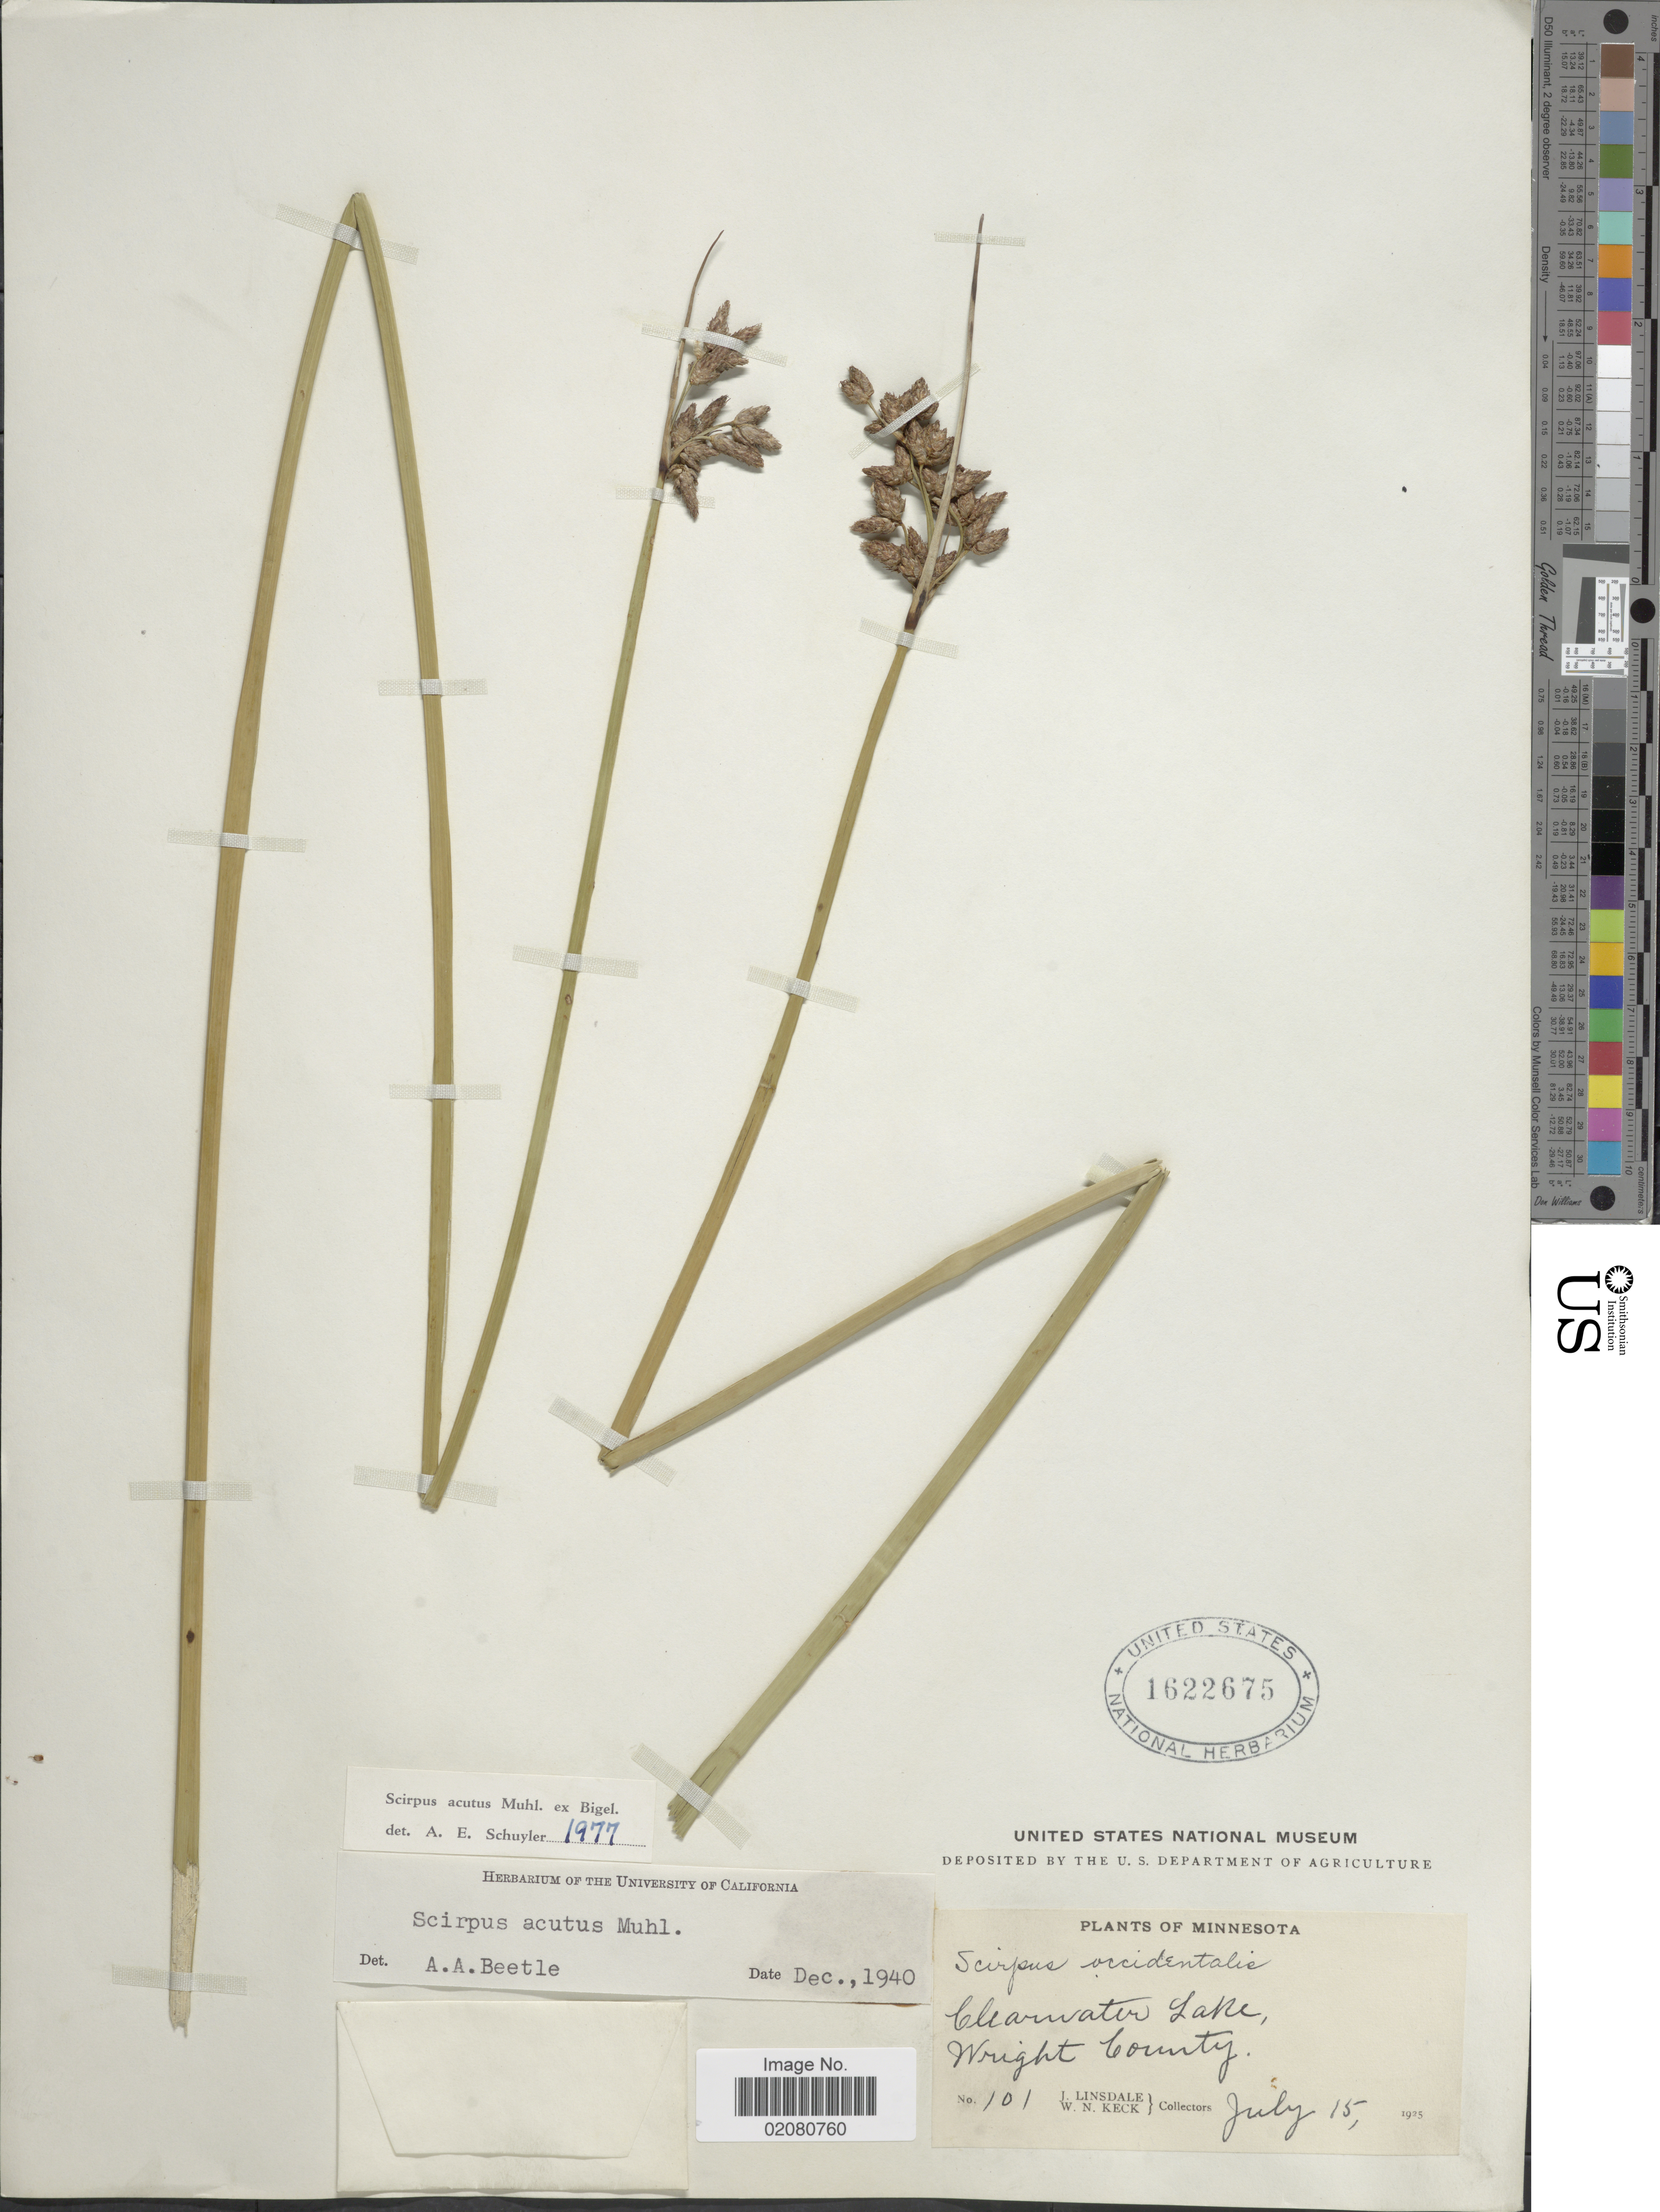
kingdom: Plantae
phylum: Tracheophyta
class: Liliopsida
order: Poales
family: Cyperaceae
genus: Schoenoplectus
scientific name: Schoenoplectus acutus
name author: (Muhl. ex Bigelow) Á. Löve & D. Löve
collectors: J. Linsdale & W. Keck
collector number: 101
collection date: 1925-07-15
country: United States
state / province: Minnesota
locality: Clearwater Lake, Wright County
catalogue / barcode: US 1622675